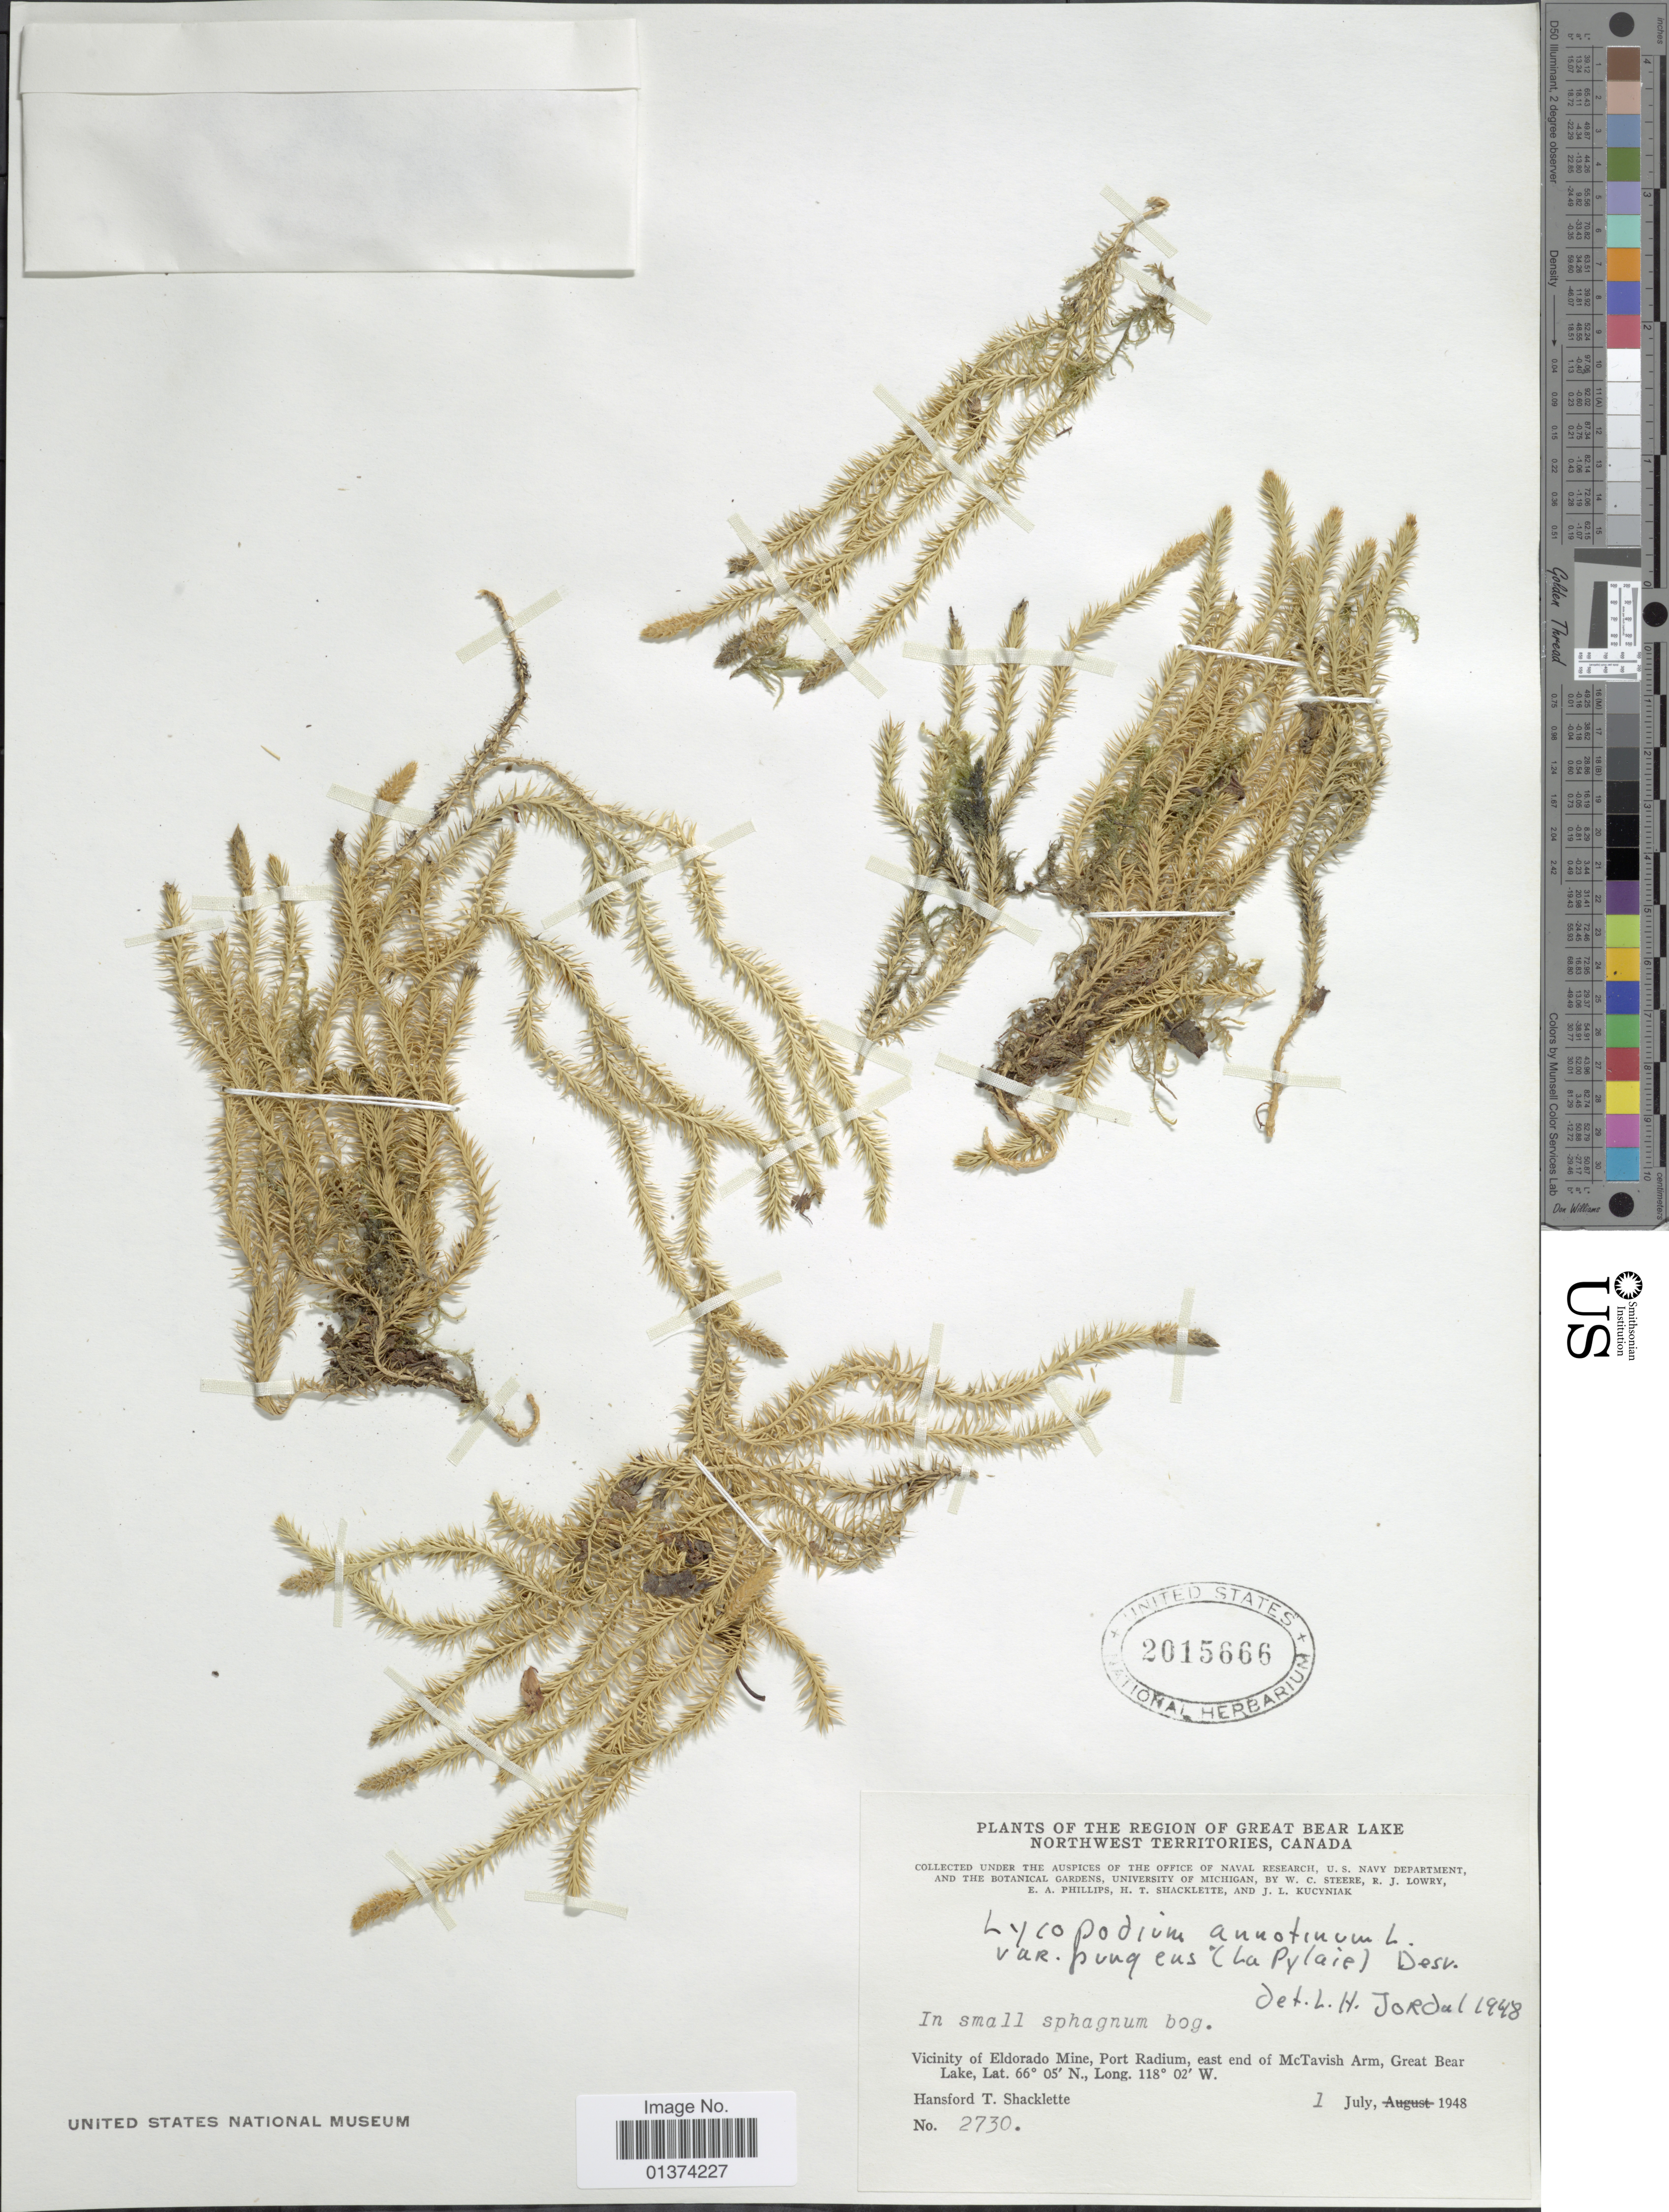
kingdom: Plantae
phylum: Tracheophyta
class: Lycopodiopsida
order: Lycopodiales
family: Lycopodiaceae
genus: Spinulum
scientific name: Spinulum annotinum subsp. annotinum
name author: (L.) A. Haines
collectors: H. Shacklette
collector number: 2730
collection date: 1948-07-01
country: Canada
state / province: Northwest Territories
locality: The Region Of Great Bear Lake, Vicinity of Eldorado Mine, Port Radium, east of McTavish Arm, Great Bear Lake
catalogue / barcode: US 2015666